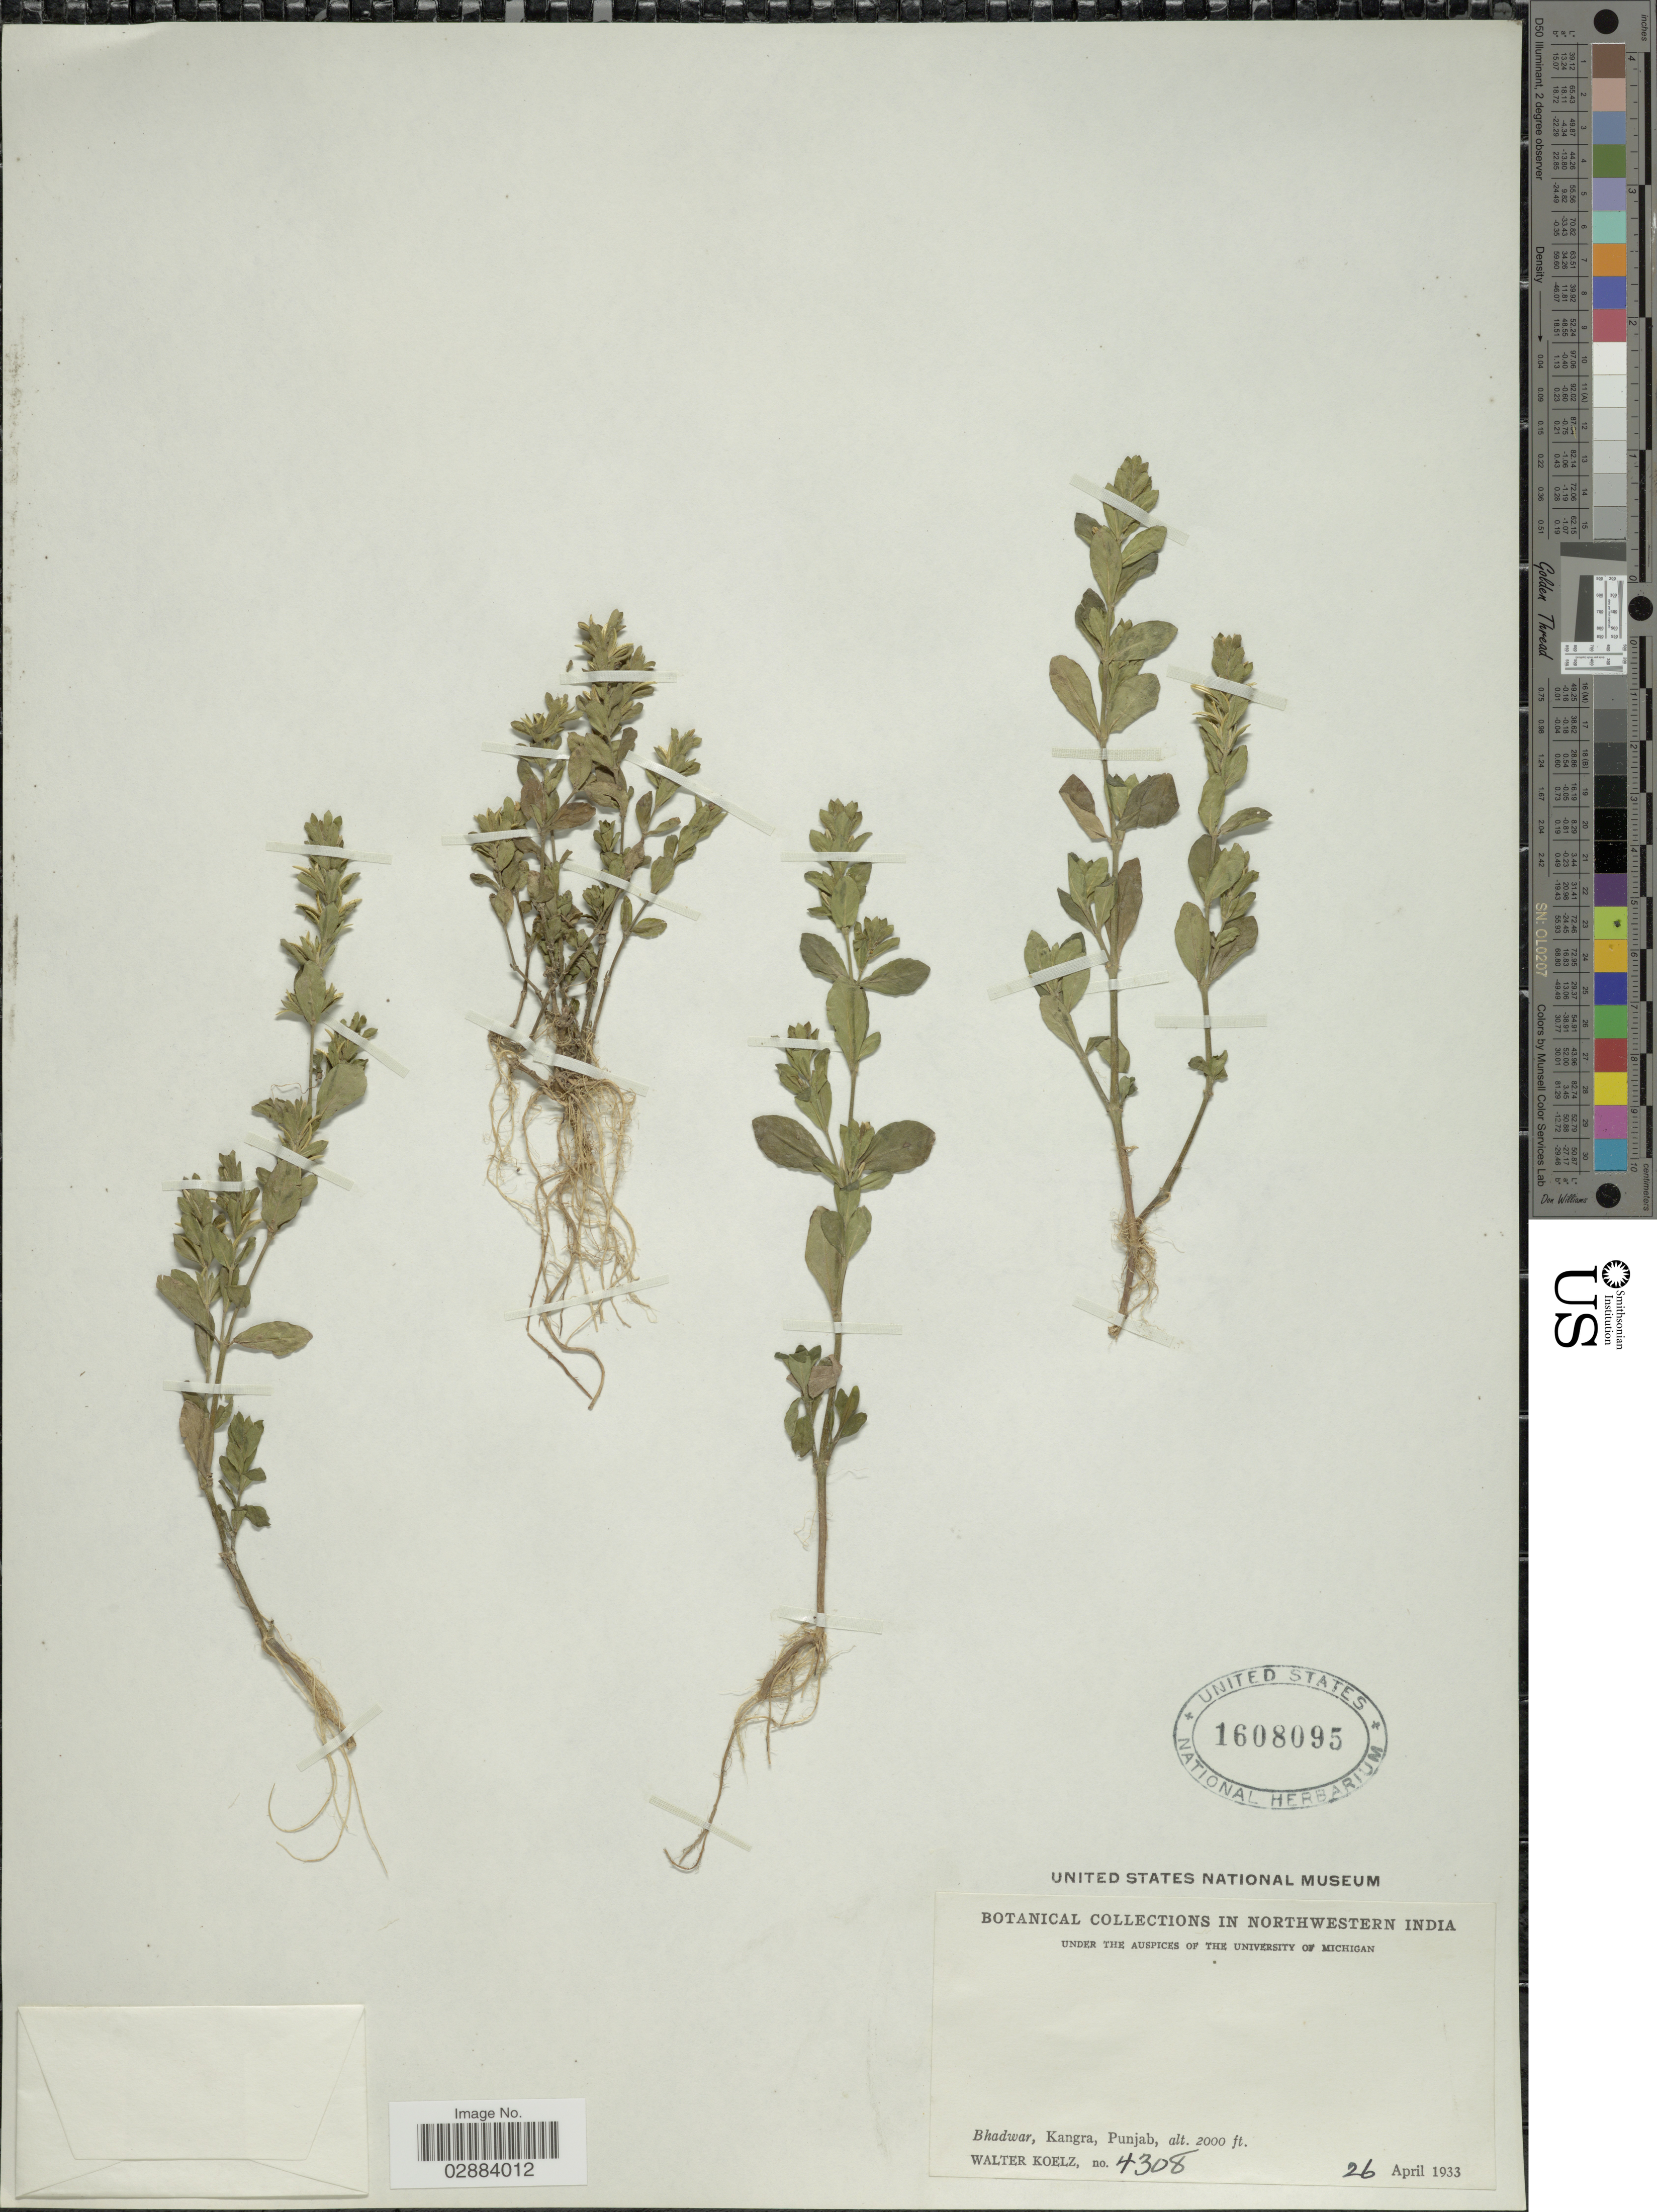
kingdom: Plantae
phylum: Tracheophyta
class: Magnoliopsida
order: Lamiales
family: Acanthaceae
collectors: W. N. Koelz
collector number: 4308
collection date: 1933-04-26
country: India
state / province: Punjab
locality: Northwestern India. Bhadwar, Kangra, Punjab.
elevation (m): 610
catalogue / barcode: US 1608095